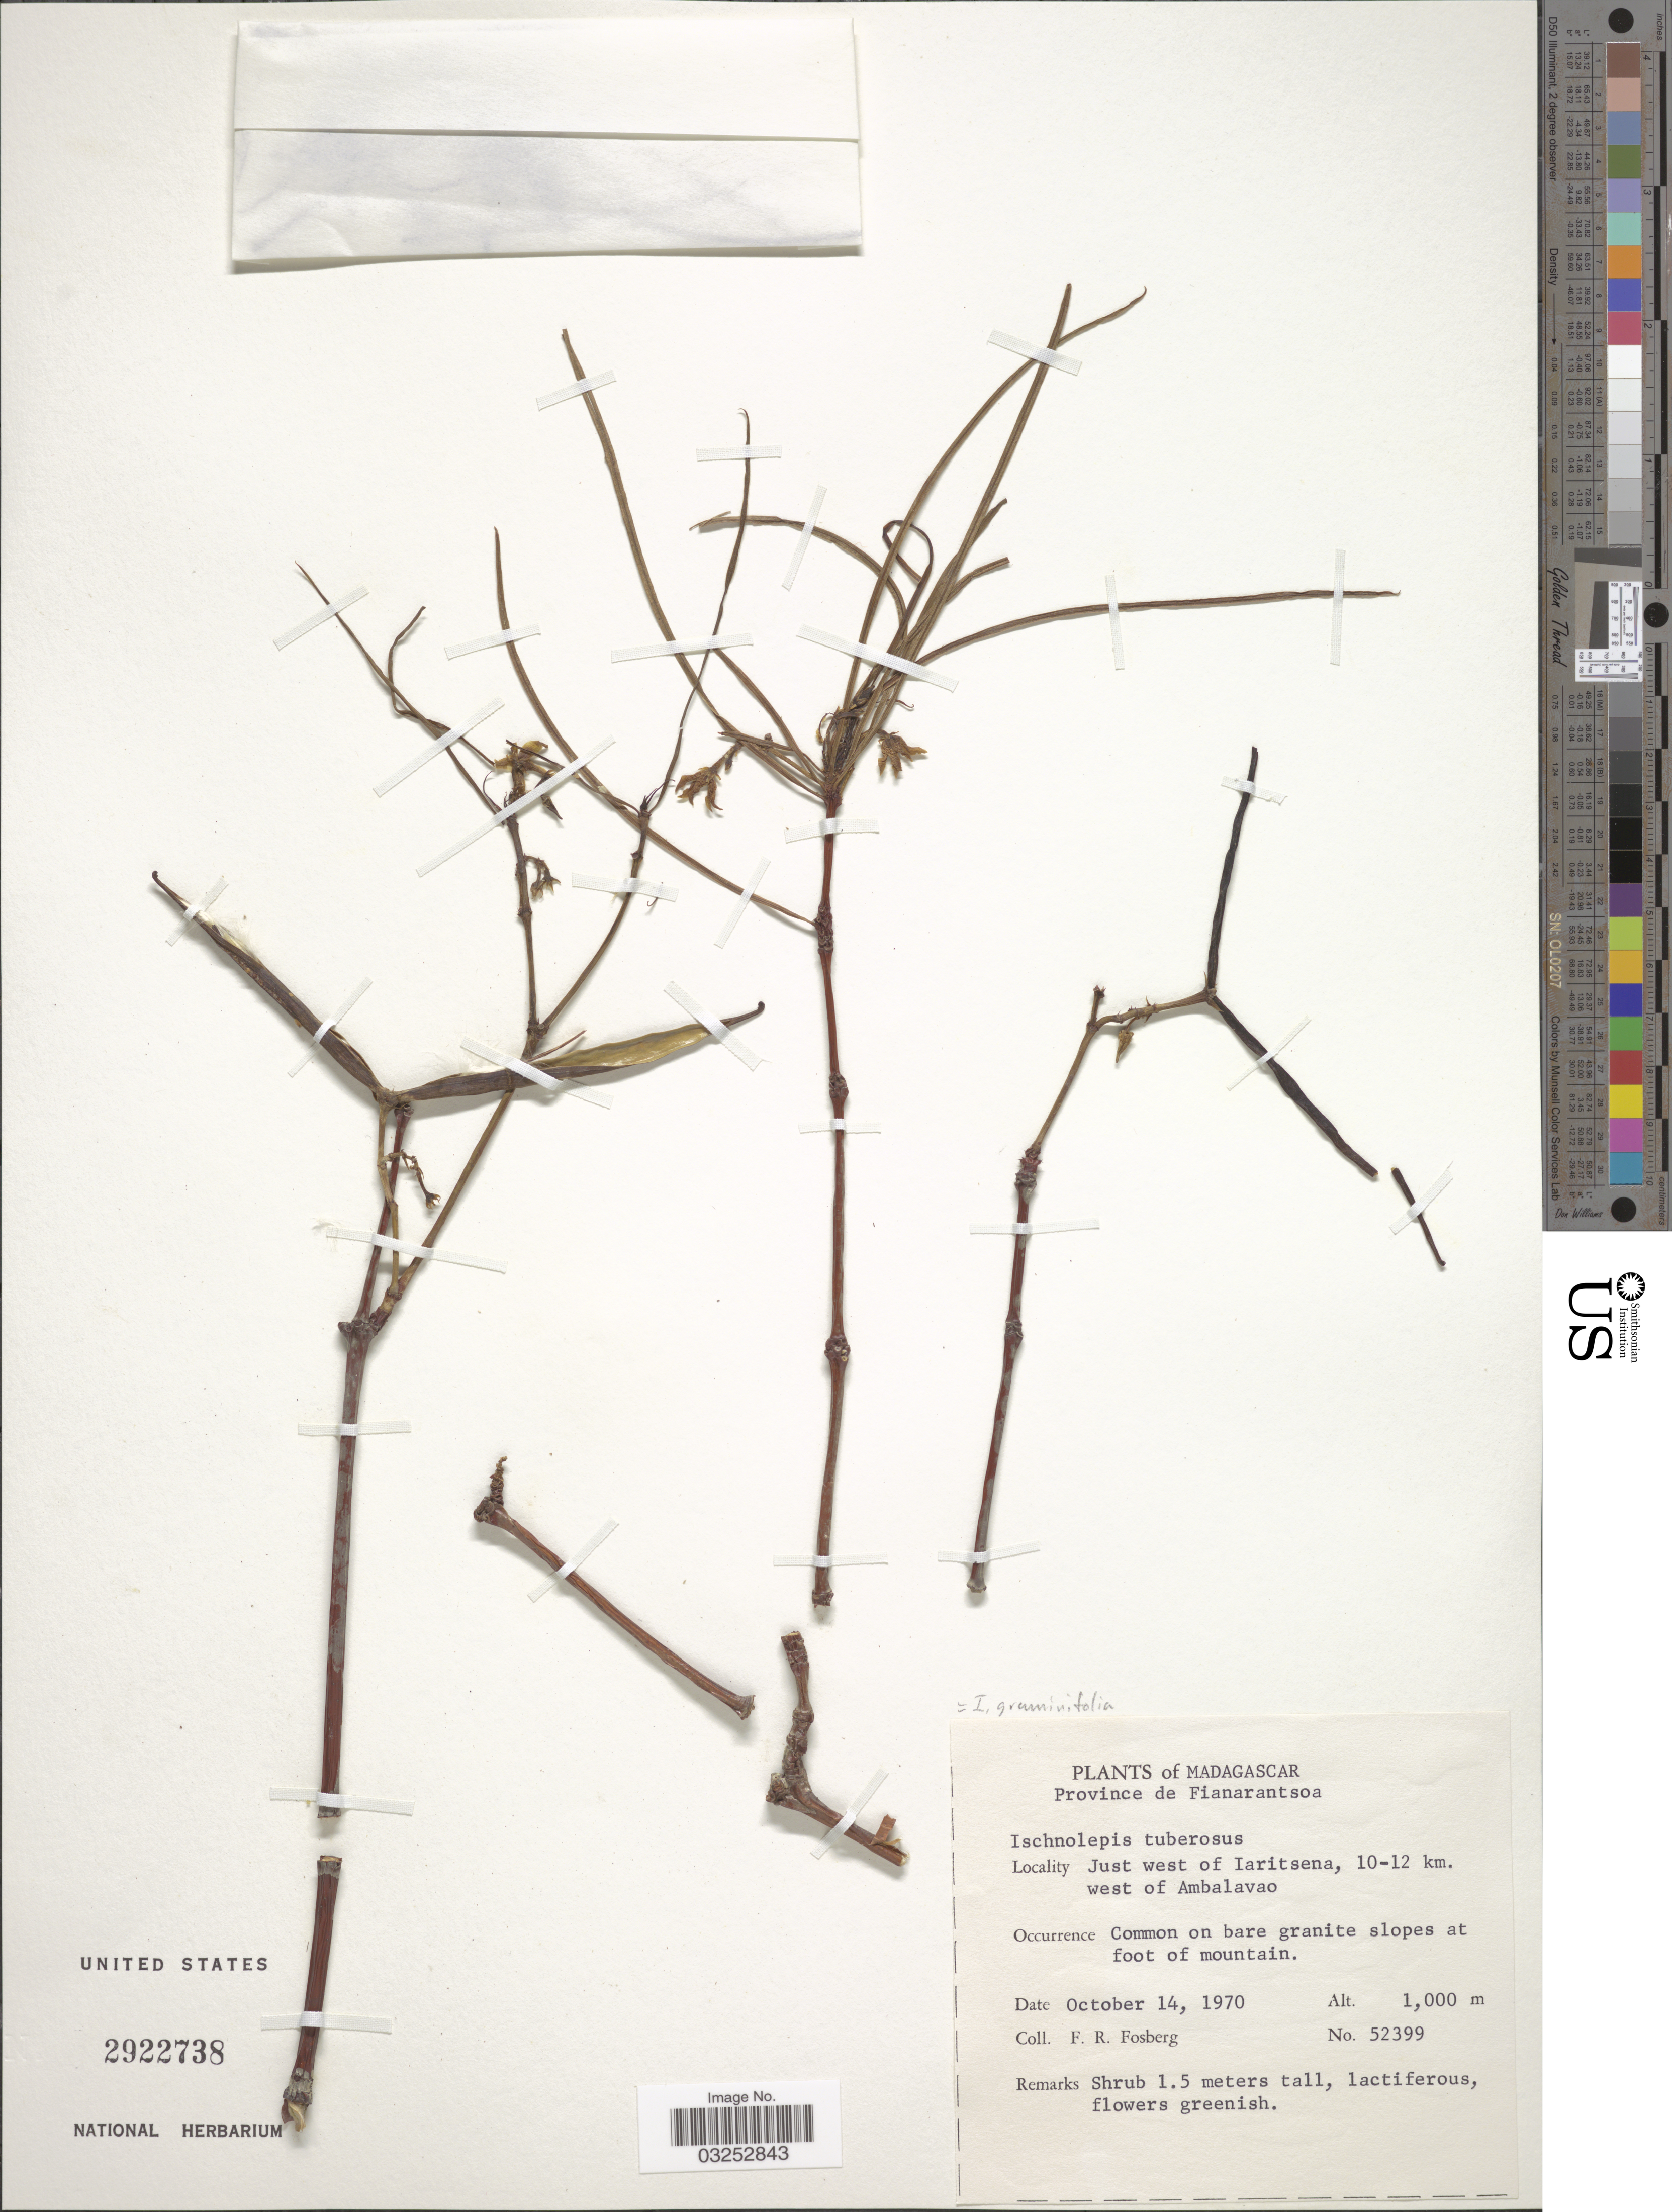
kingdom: Plantae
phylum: Tracheophyta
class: Magnoliopsida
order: Gentianales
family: Apocynaceae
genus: Ischnolepis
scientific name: Ischnolepis graminifolia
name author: (Costantin & Gallaud) Klack.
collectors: F. R. Fosberg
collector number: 52399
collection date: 1970-10-14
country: Madagascar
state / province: Haute Matsiatra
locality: Just west of Iaritsena, 10-12 km. west of Ambalavao, Common on bare granite slopes at foot of mountain.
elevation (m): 1000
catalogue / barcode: US 2922738